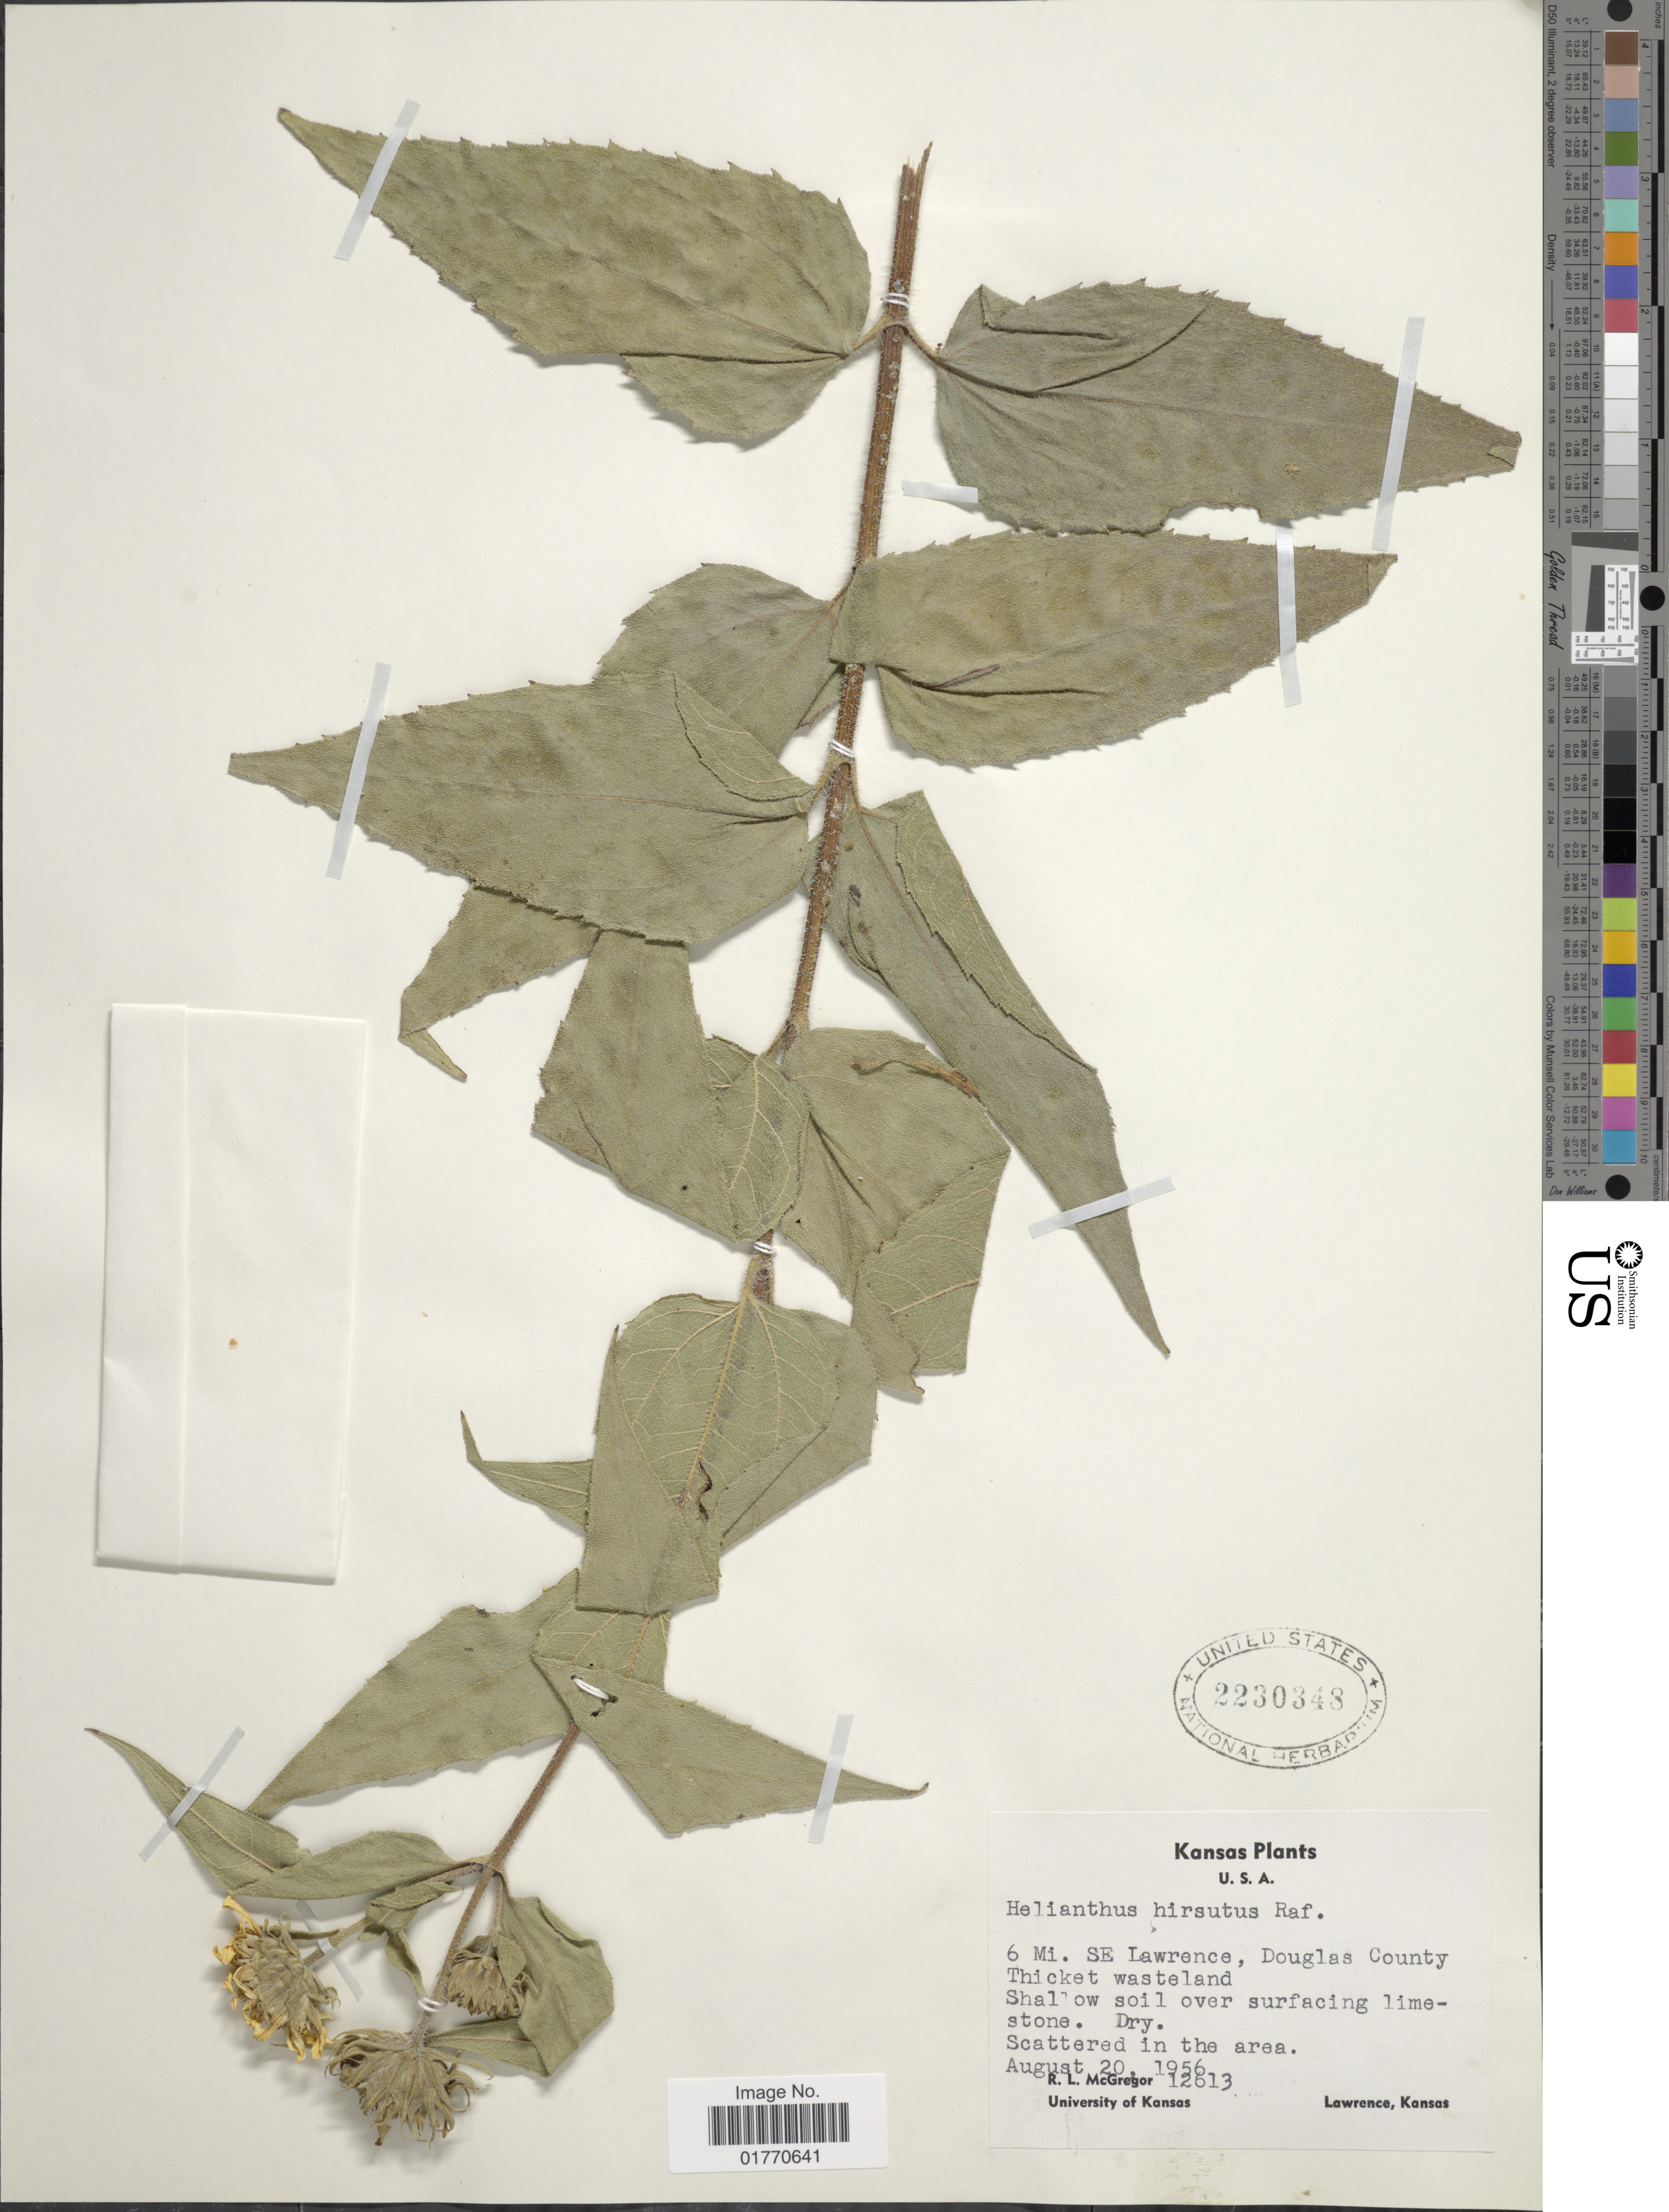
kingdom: Plantae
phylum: Tracheophyta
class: Magnoliopsida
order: Asterales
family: Asteraceae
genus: Helianthus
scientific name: Helianthus hirsutus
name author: Raf.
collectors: R. McGregor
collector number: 12613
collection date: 1956-08-20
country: United States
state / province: Kansas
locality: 6 mi. SE Lawrence, Douglas County, thicket wasteland.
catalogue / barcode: US 2230348